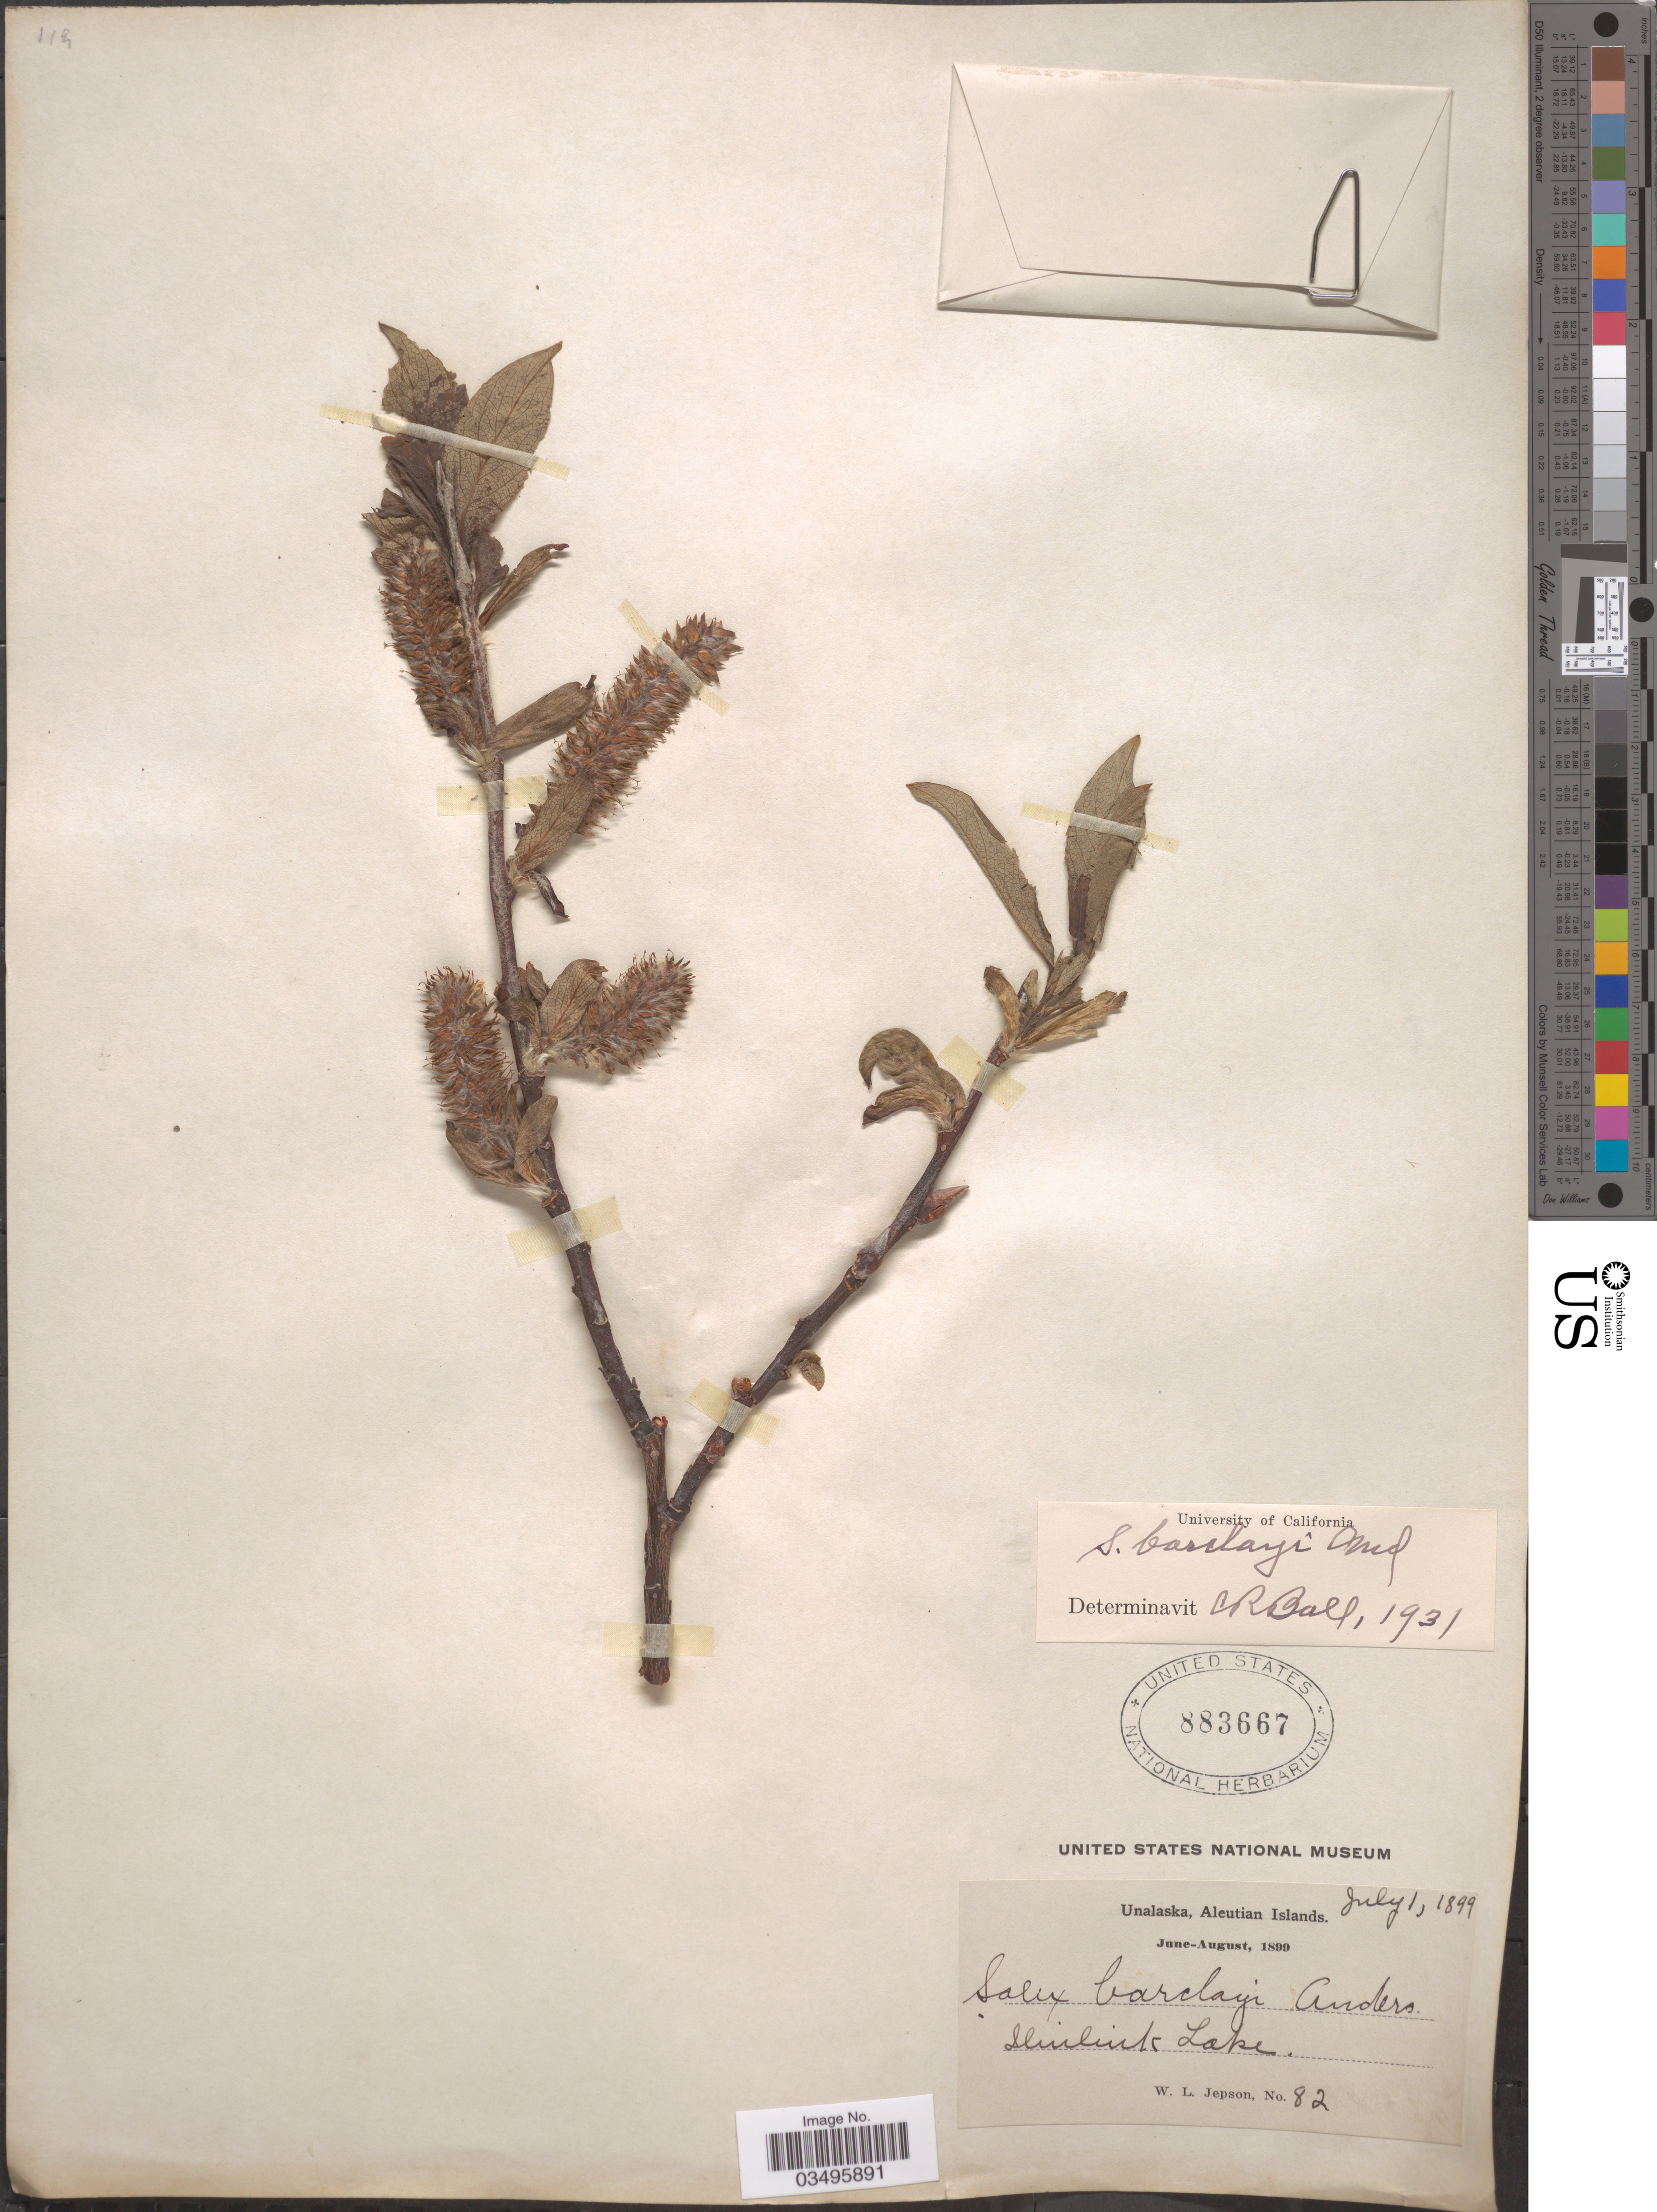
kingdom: Plantae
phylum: Tracheophyta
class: Magnoliopsida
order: Malpighiales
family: Salicaceae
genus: Salix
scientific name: Salix barclayi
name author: Andersson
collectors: W. L. Jepson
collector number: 82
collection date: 1899-07-01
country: United States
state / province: Alaska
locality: Unalaska, Aleutian Islands. Iliuliuk Lake.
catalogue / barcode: US 883667